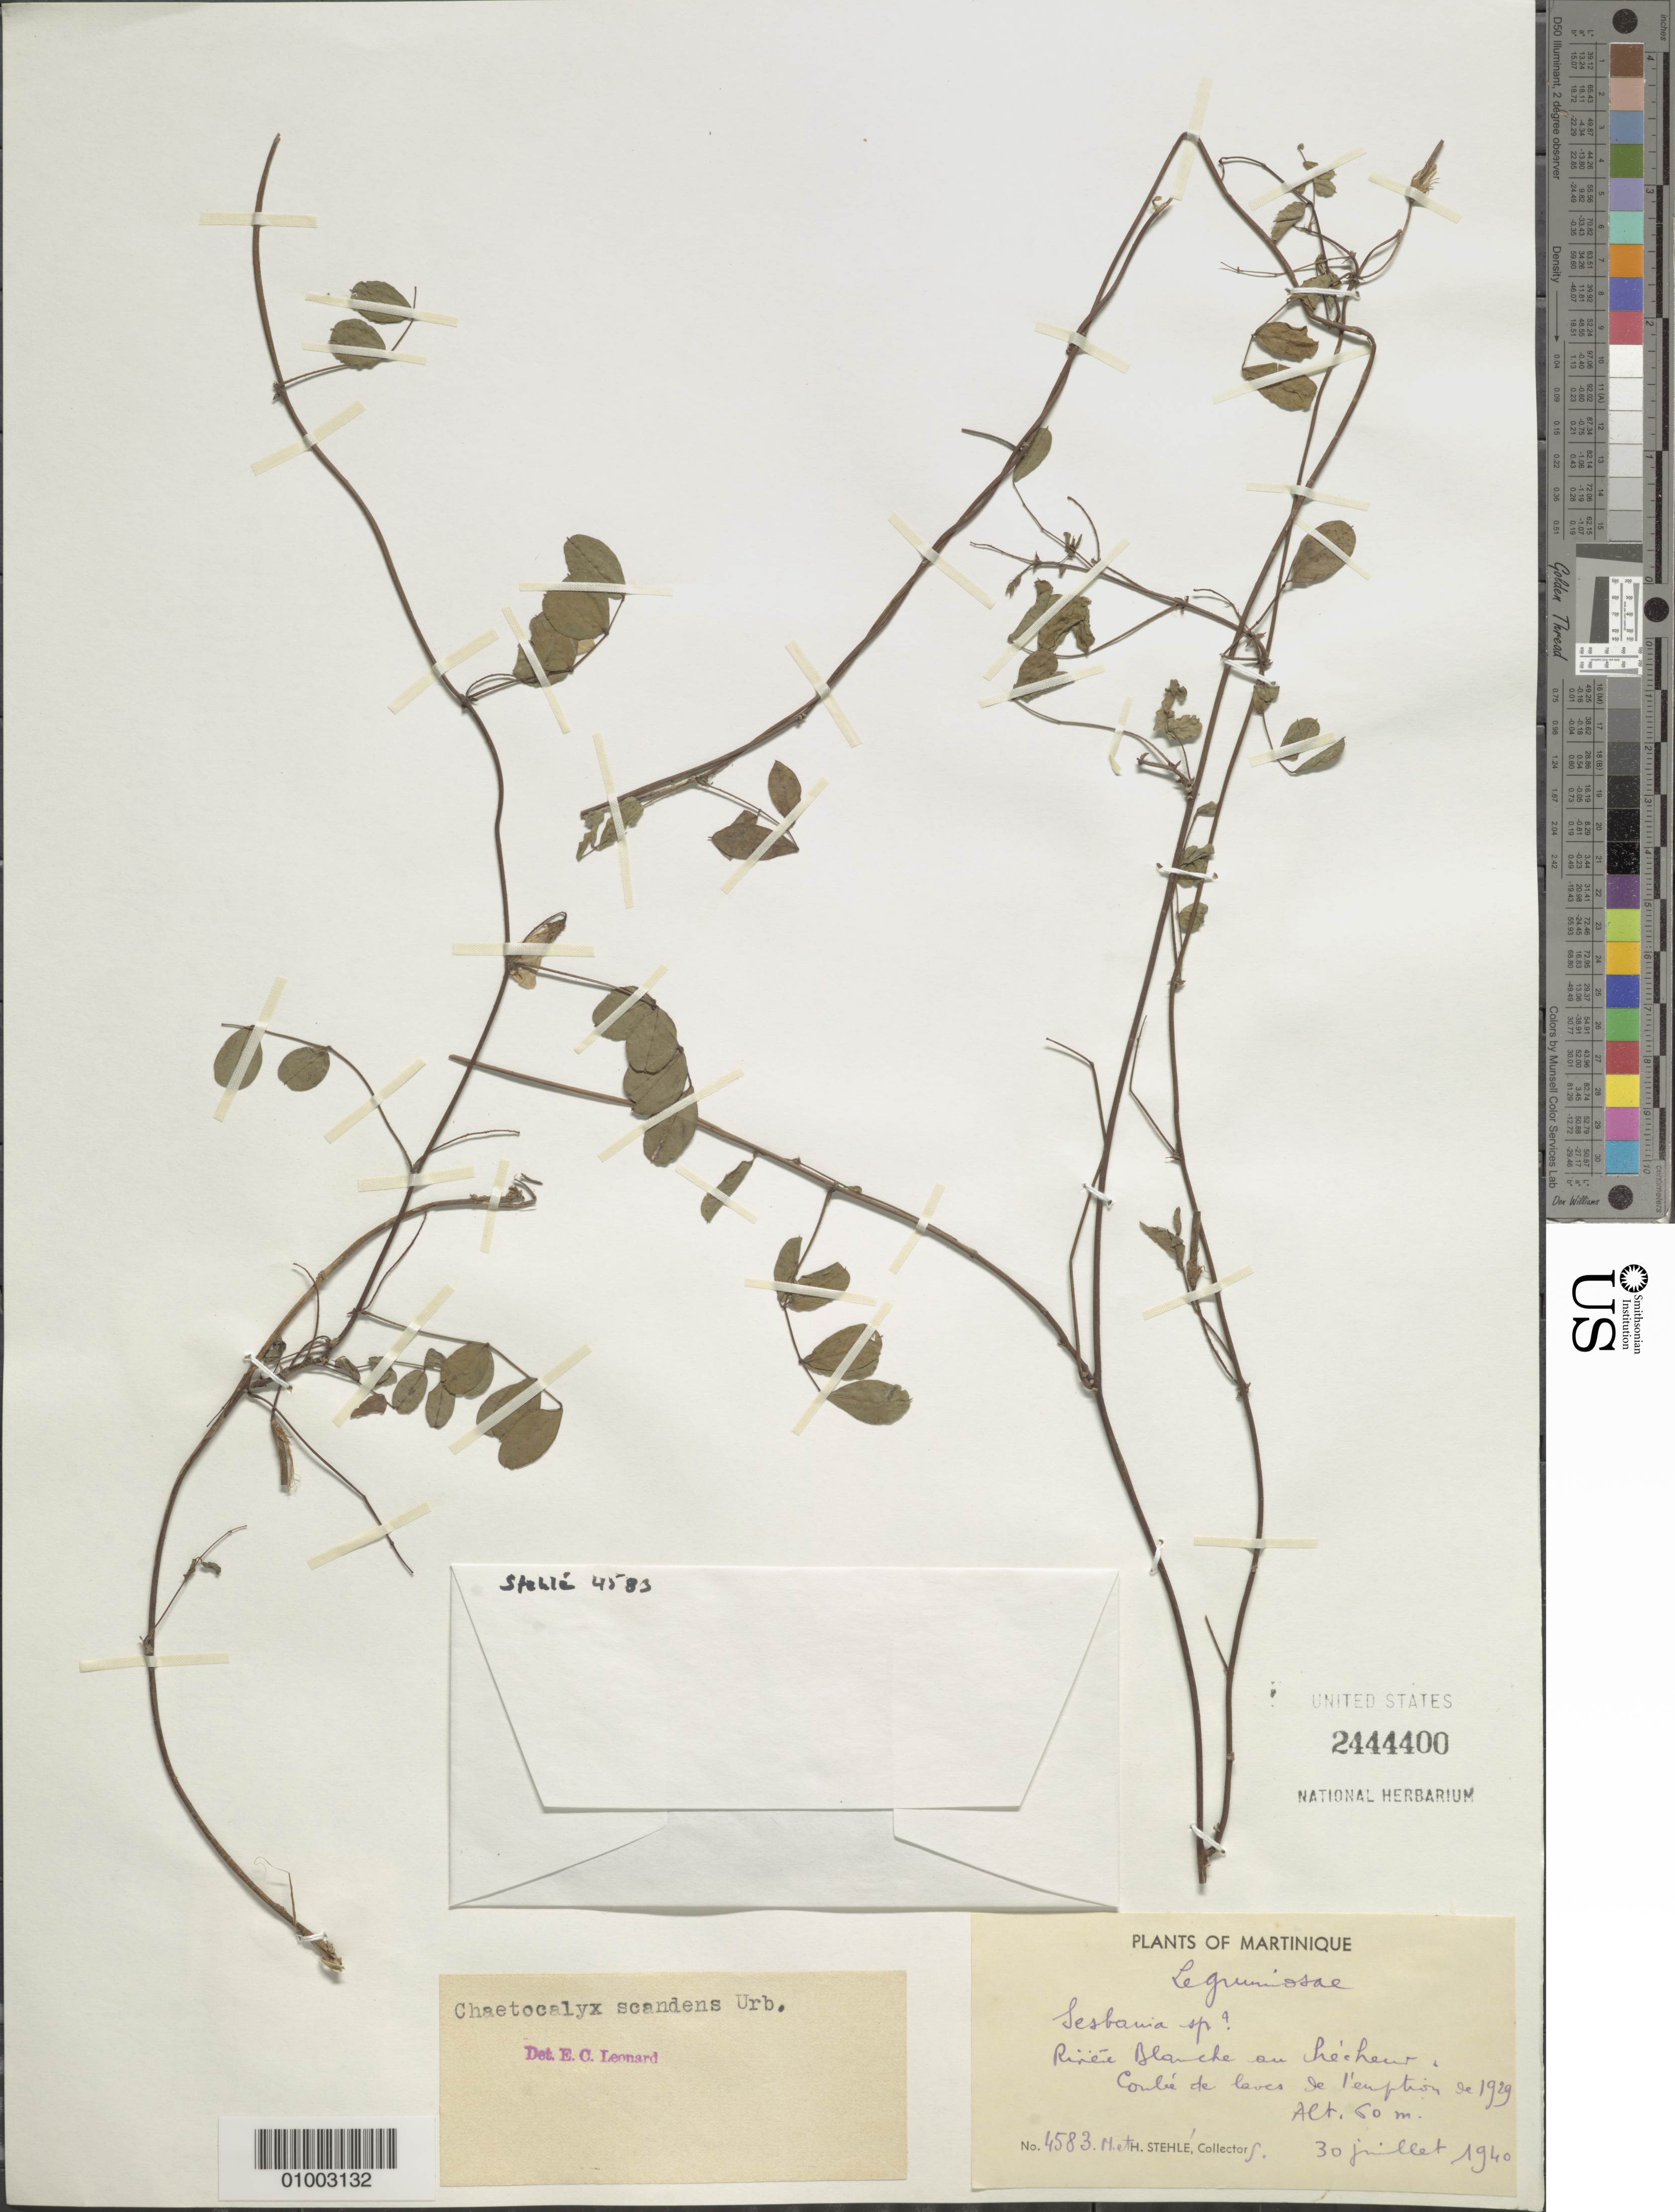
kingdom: Plantae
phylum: Tracheophyta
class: Magnoliopsida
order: Fabales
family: Fabaceae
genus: Chaetocalyx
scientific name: Chaetocalyx scandens var. scandens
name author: (L.) Urb.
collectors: H. Stehlé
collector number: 4583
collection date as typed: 30 Jul 1940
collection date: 1940-07-30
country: Martinique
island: Martinique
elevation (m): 60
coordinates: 0 N, 0 E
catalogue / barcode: US 2444400